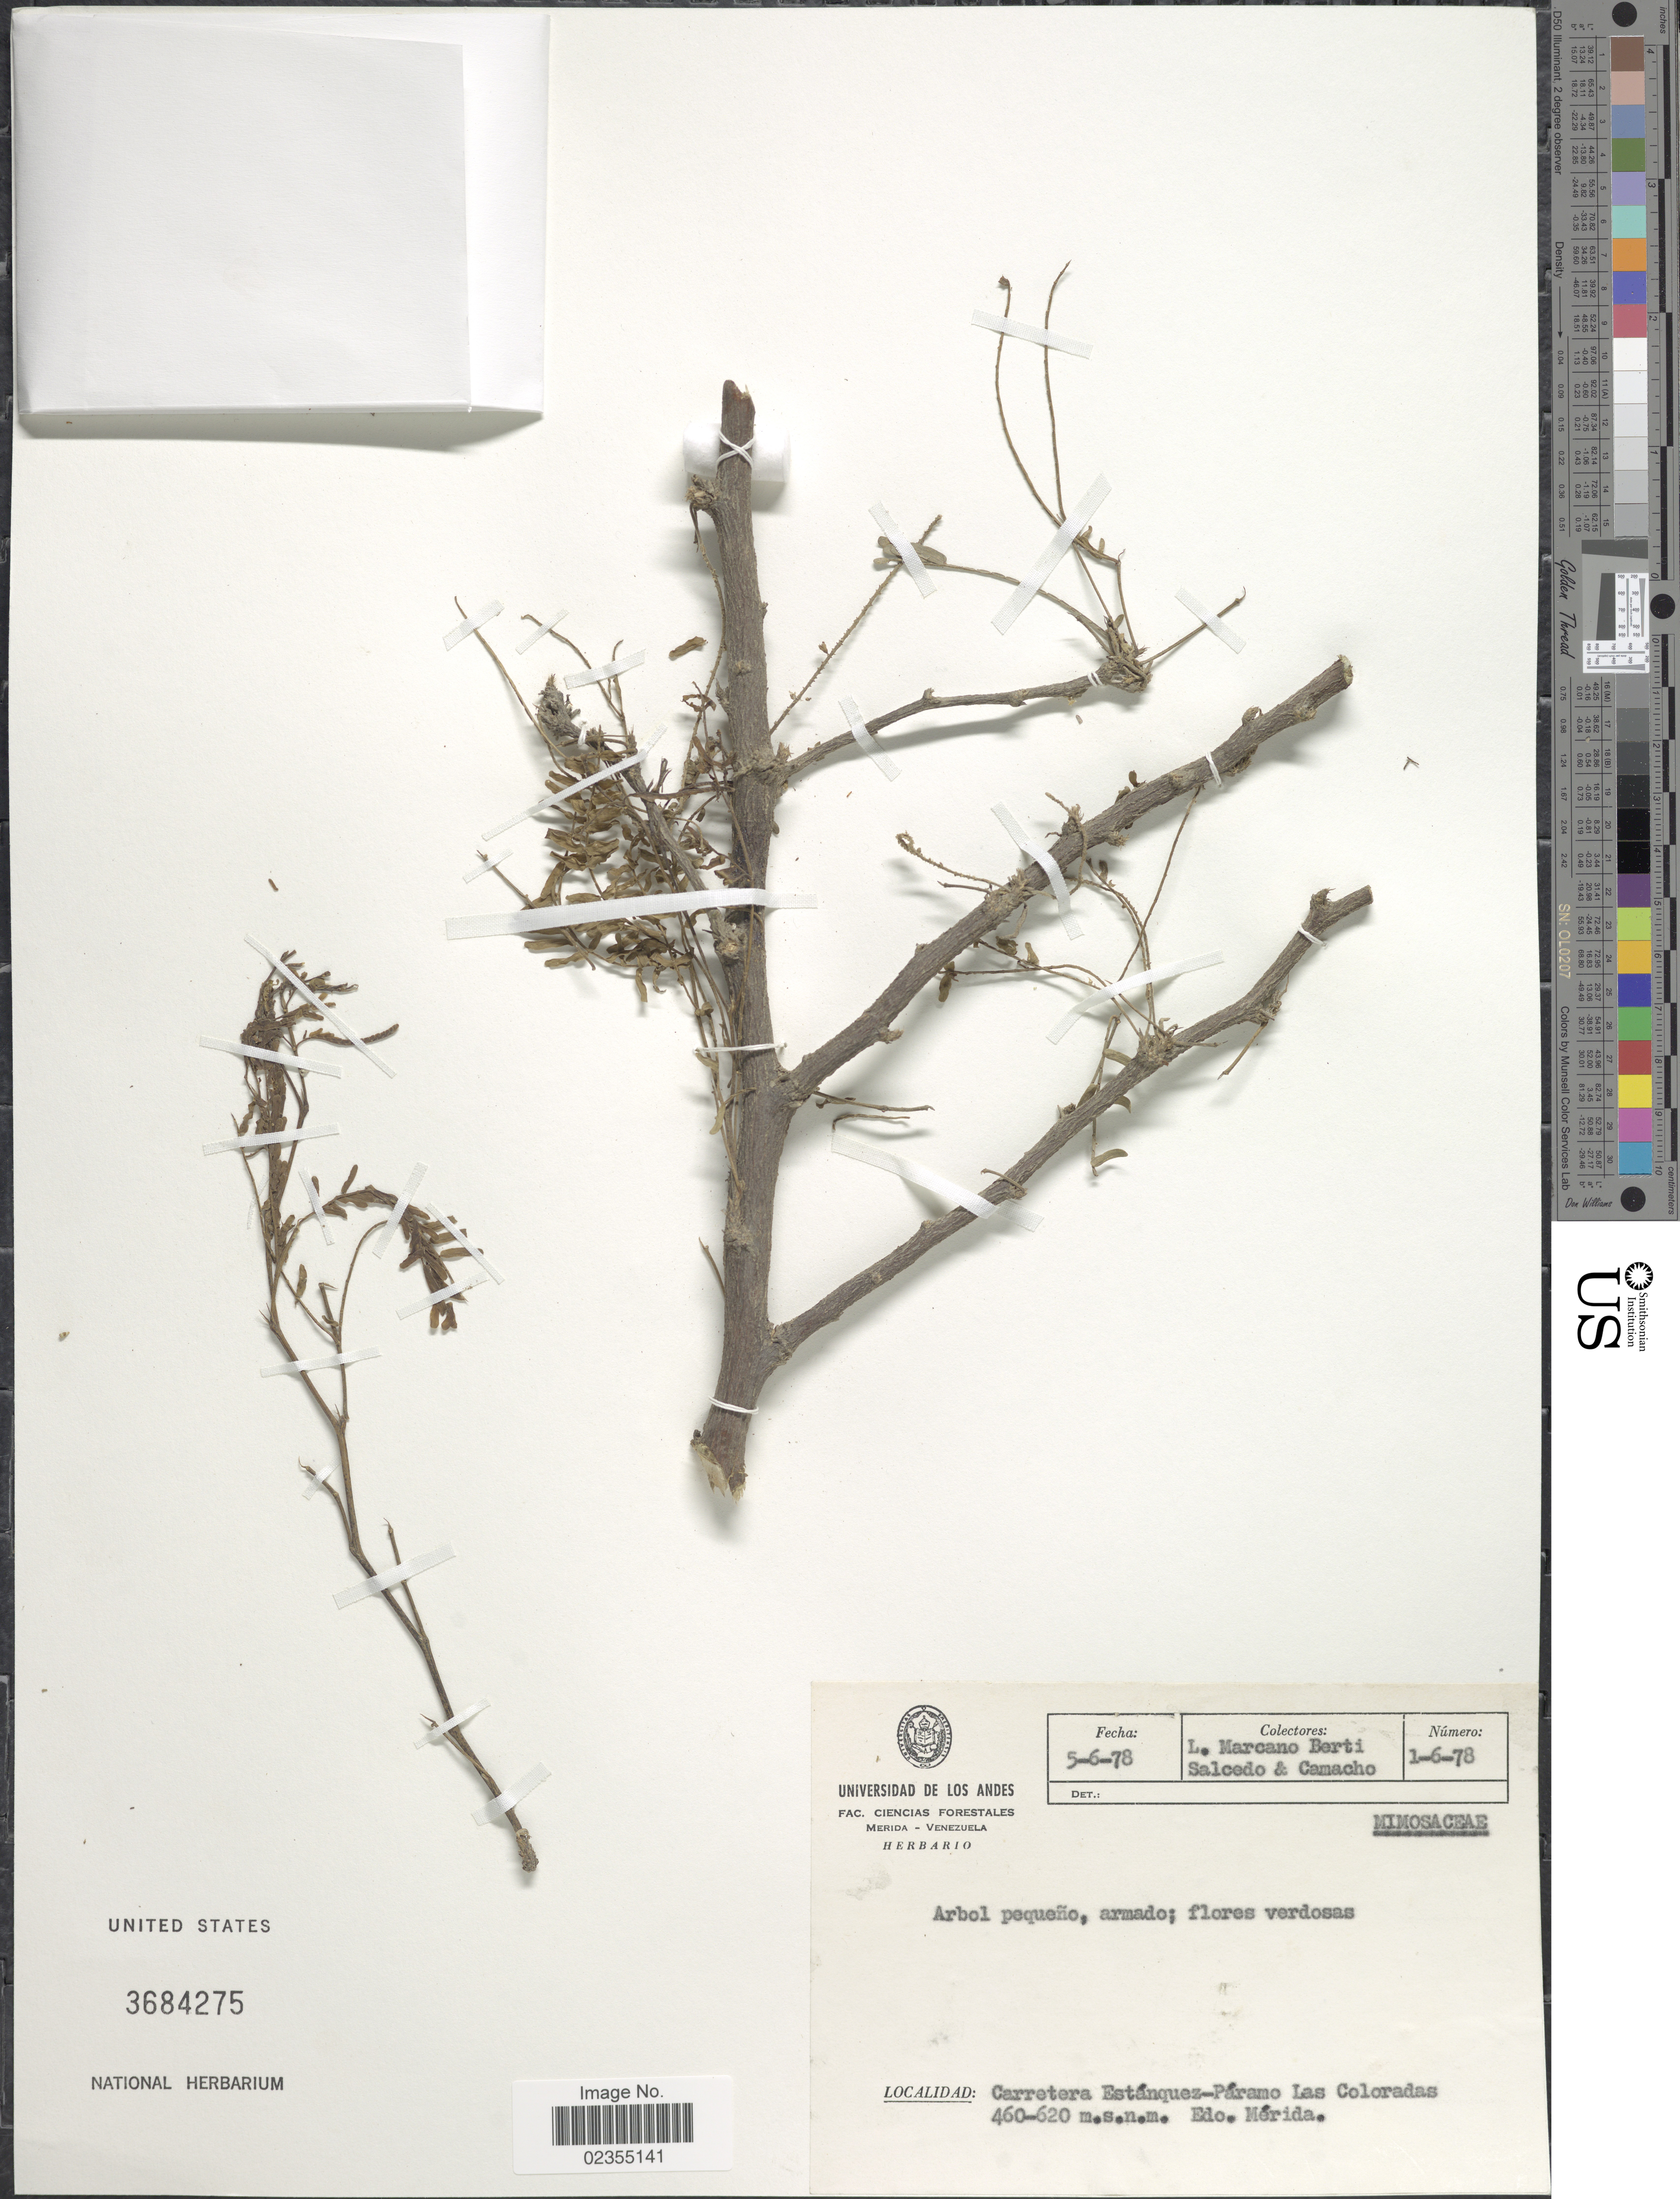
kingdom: Plantae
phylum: Tracheophyta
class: Magnoliopsida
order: Fabales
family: Fabaceae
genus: Neltuma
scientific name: Neltuma juliflora var. juliflora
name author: (Sw.) Raf.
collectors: L. Marcano-Berti, Salcedo & Camacho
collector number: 1-6-78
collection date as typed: Transcribed d/m/y: 5/6/78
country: Venezuela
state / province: Mérida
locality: Carretera Estánquez-Páramo Las Coloradas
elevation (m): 460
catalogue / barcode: US 3684275